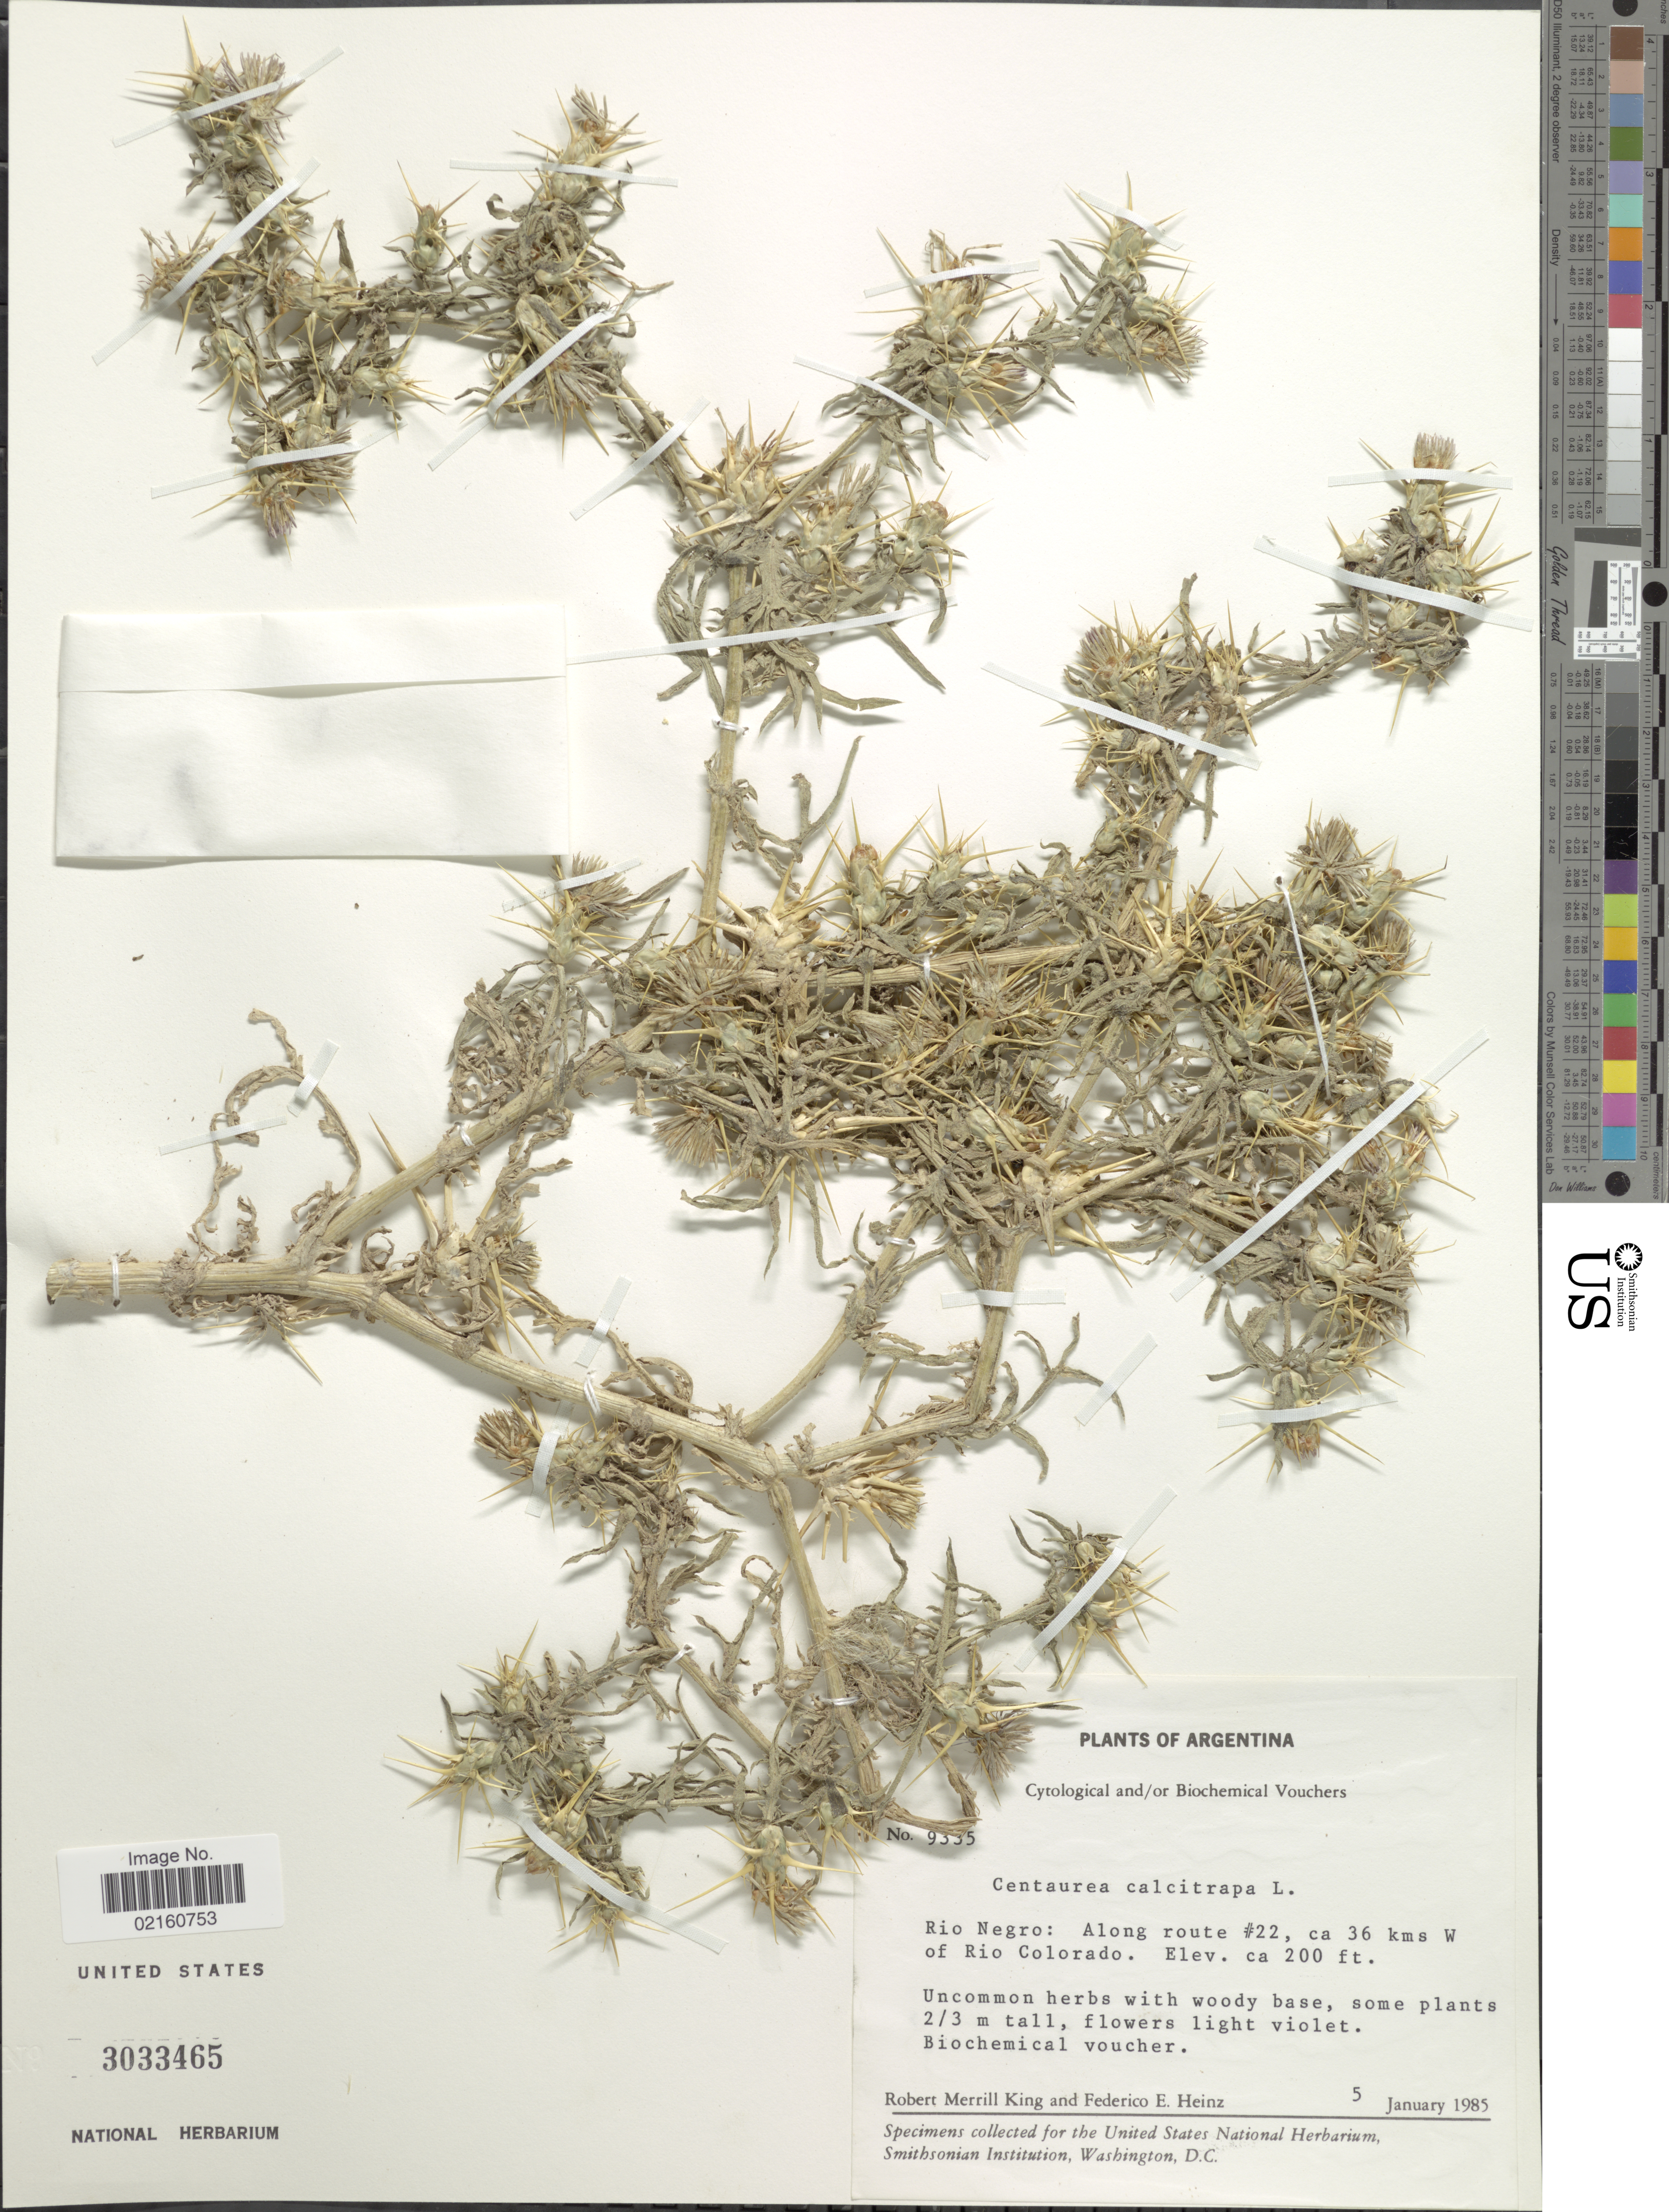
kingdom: Plantae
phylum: Tracheophyta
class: Magnoliopsida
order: Asterales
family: Asteraceae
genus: Centaurea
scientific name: Centaurea calcitrapa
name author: L.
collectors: R. M. King & F. Heinz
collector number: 9335*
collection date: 1985-01-05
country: Argentina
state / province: Rio Negro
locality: Along route # 22, ca 36 kms W of Rio Colorado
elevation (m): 61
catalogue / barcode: US 3033465